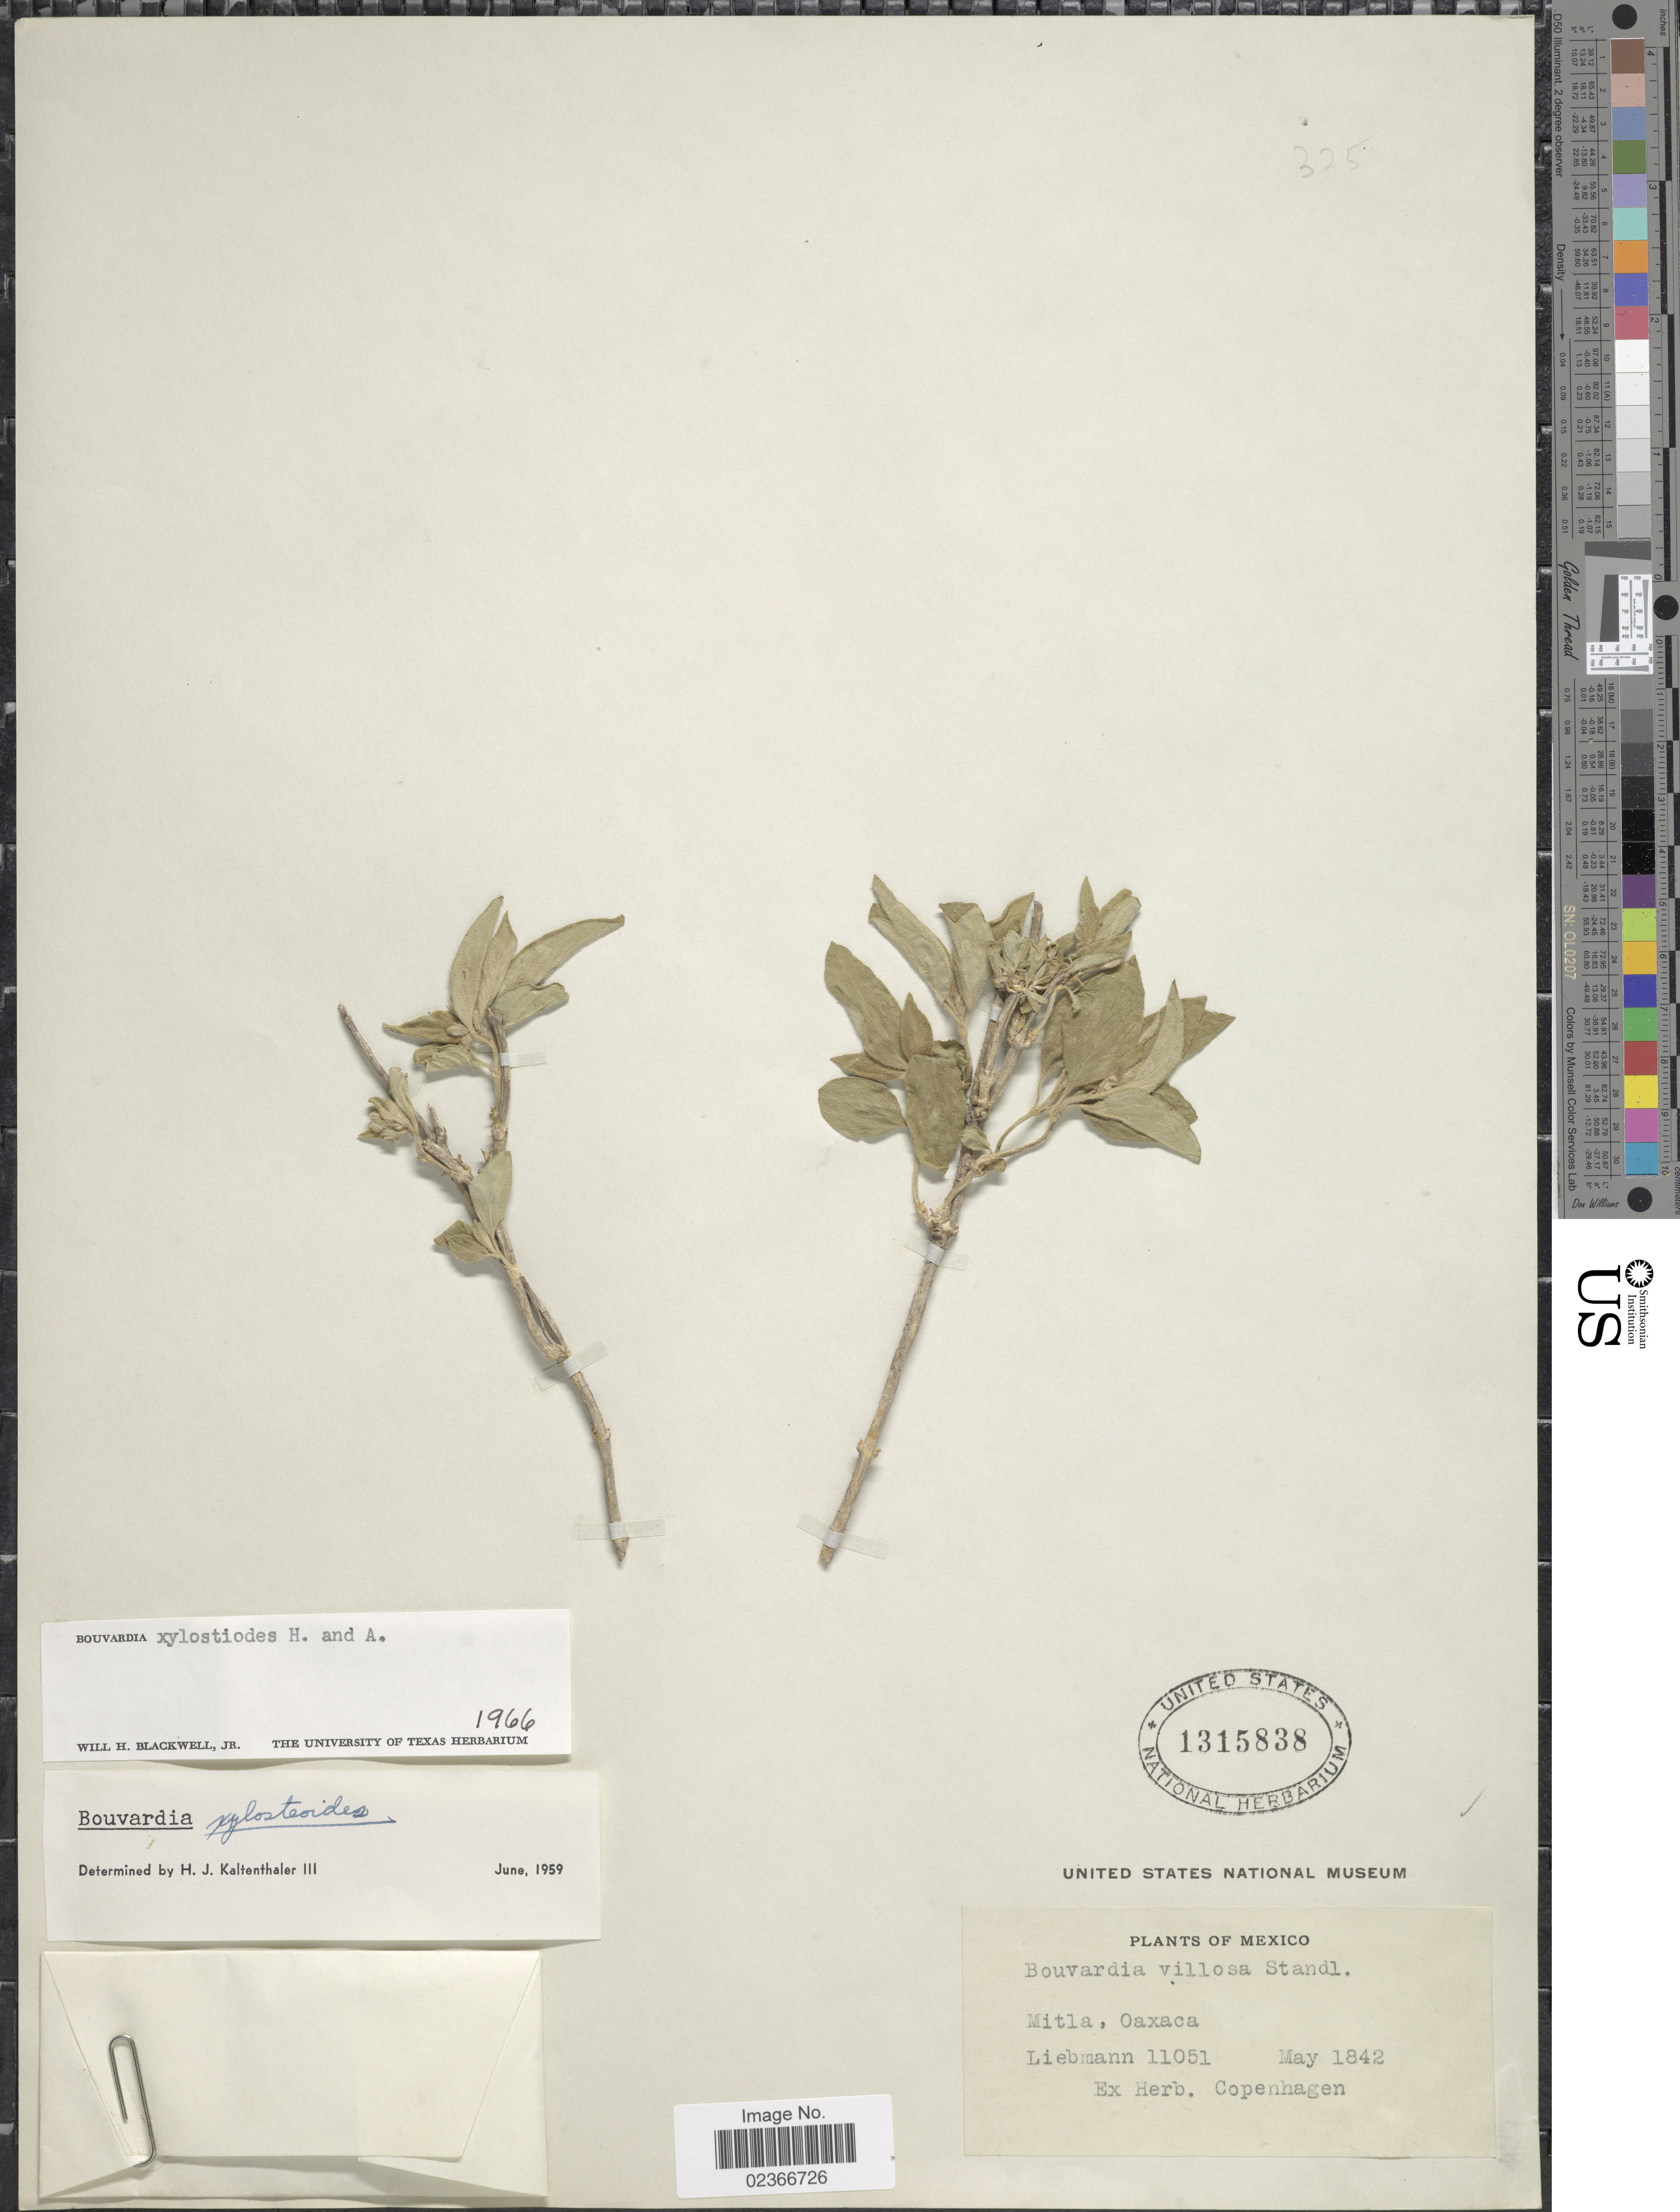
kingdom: Plantae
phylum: Tracheophyta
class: Magnoliopsida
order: Gentianales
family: Rubiaceae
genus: Bouvardia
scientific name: Bouvardia xylosteoides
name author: Hook. & Arn.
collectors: Liebmann, --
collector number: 11051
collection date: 1842-05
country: Mexico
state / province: Oaxaca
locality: Mitla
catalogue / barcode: US 1315838